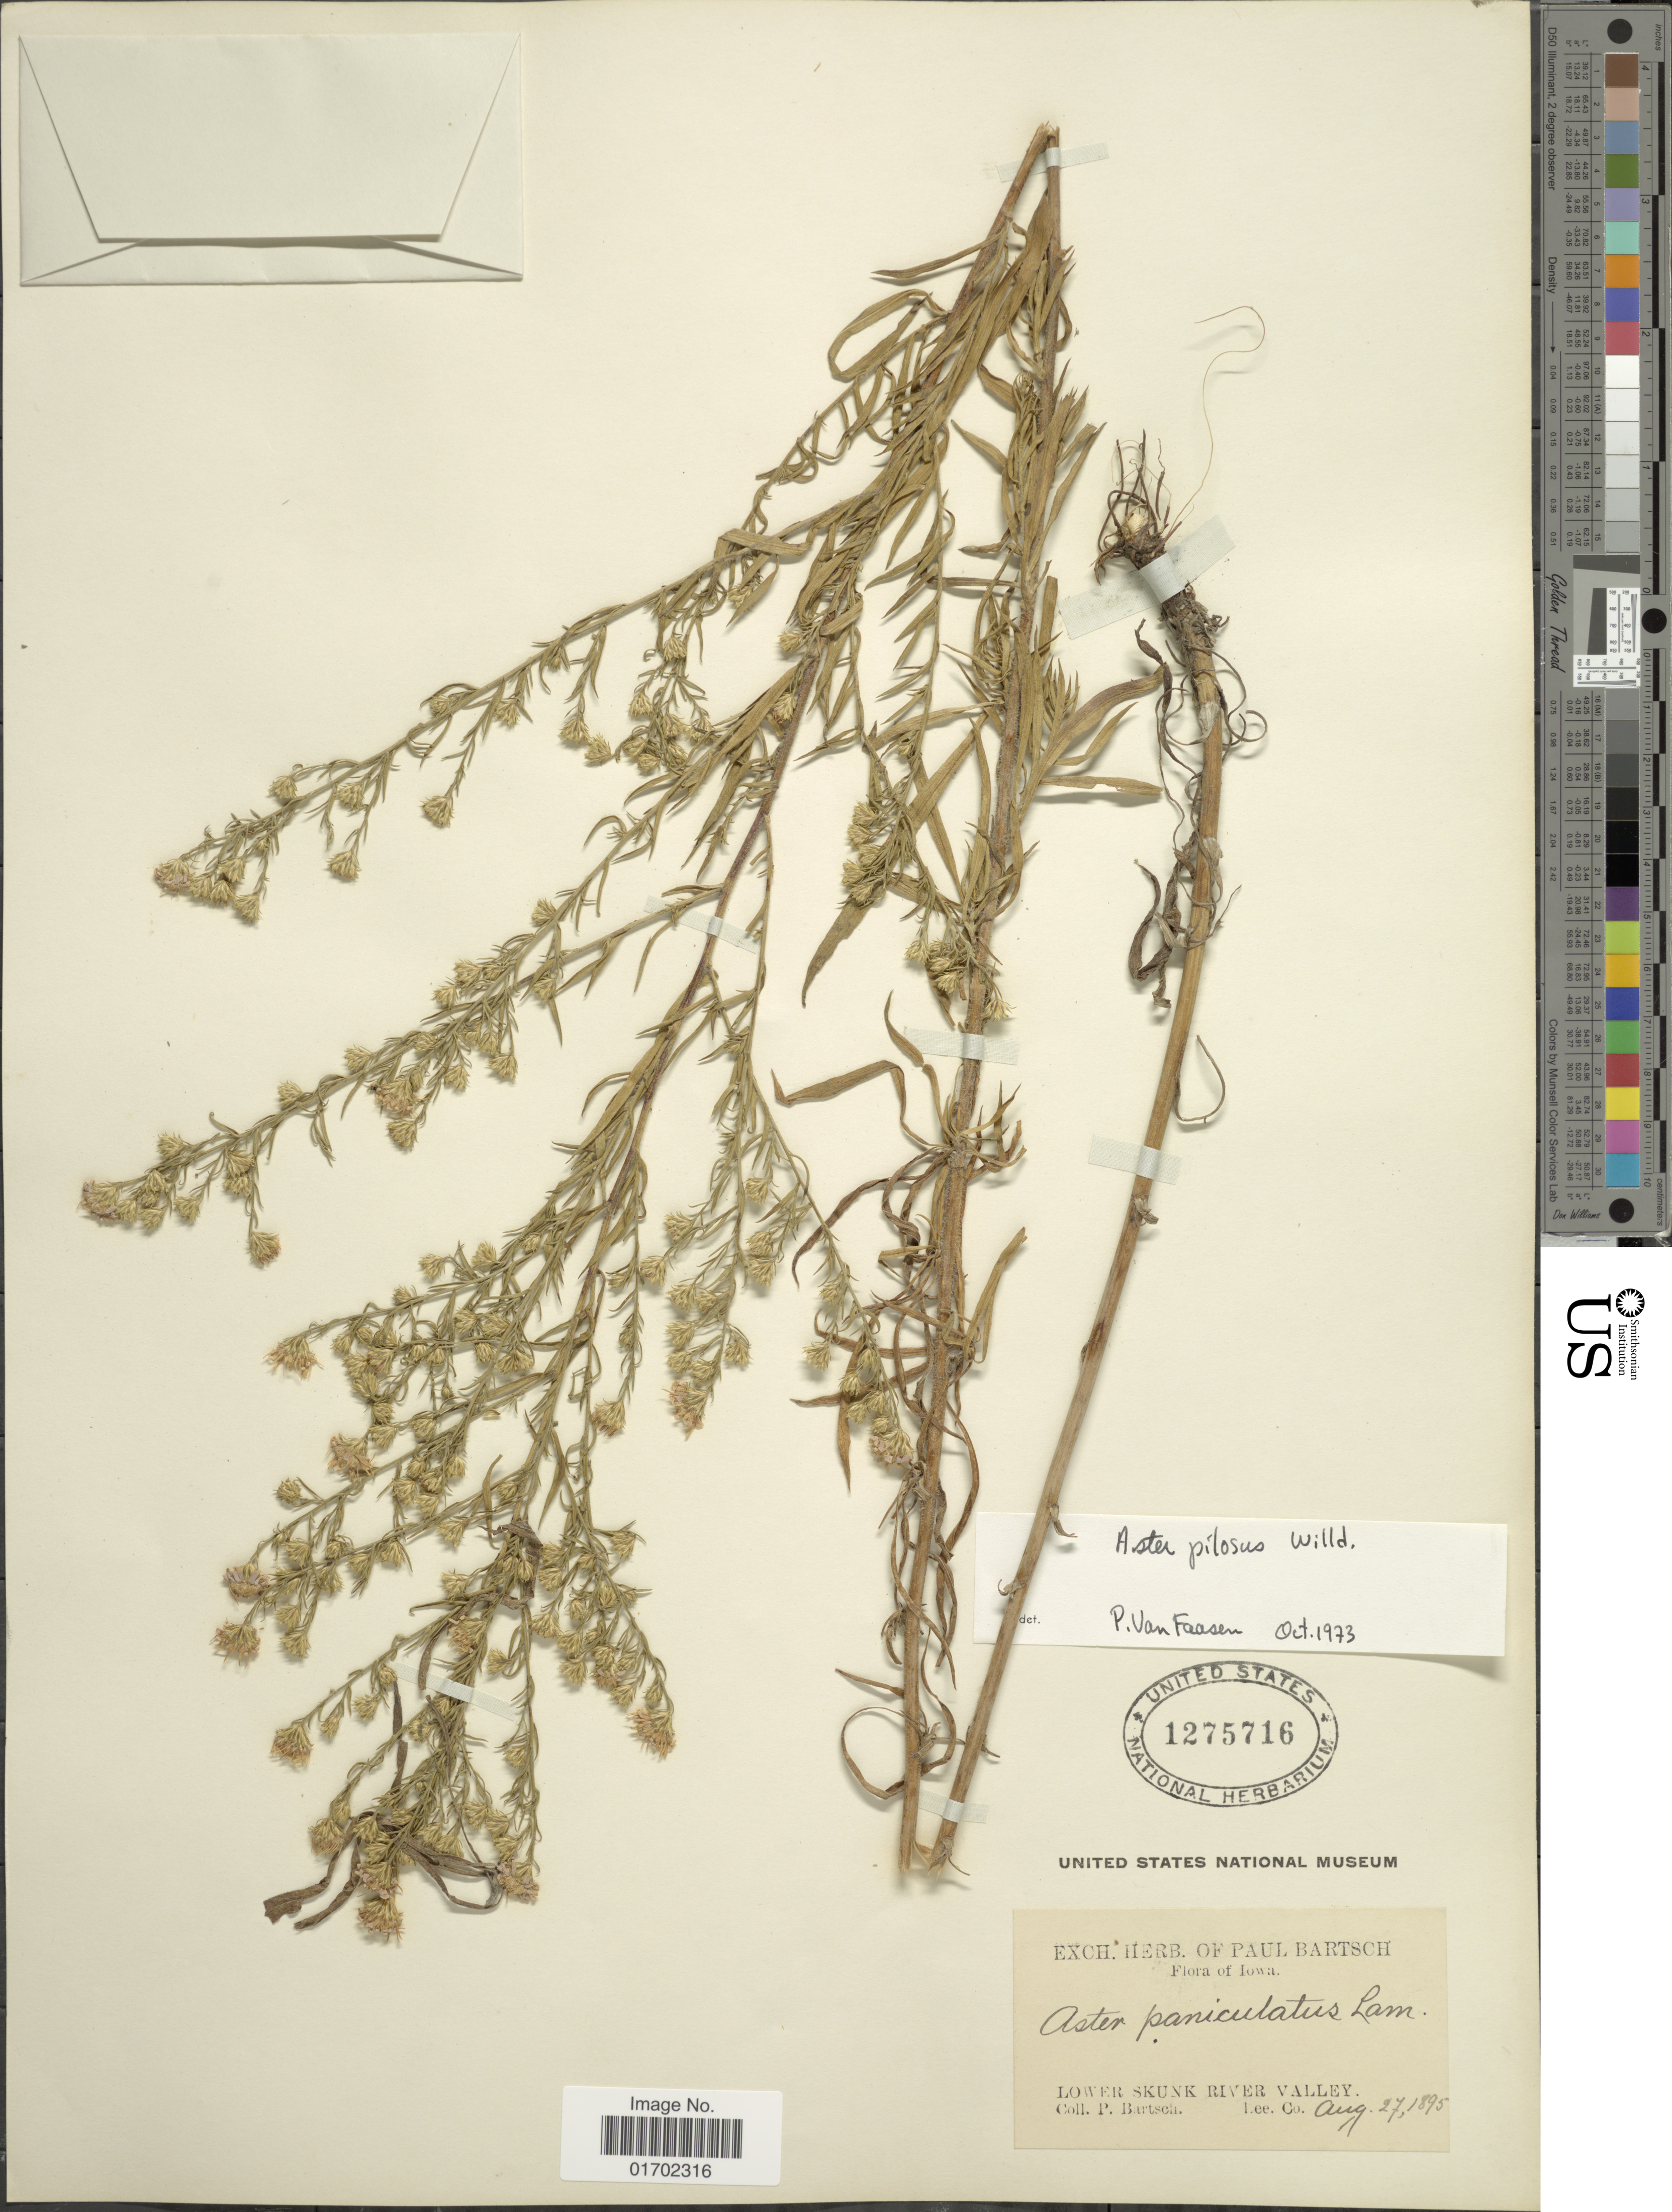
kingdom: Plantae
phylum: Tracheophyta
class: Magnoliopsida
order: Asterales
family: Asteraceae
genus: Symphyotrichum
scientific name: Symphyotrichum pilosum var. pilosum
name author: (Willd.) G.L. Nesom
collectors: P. Bartsch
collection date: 1895-08-27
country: United States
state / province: Iowa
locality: Lower Skunk River Valley, Lee Co.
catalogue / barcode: US 1275716